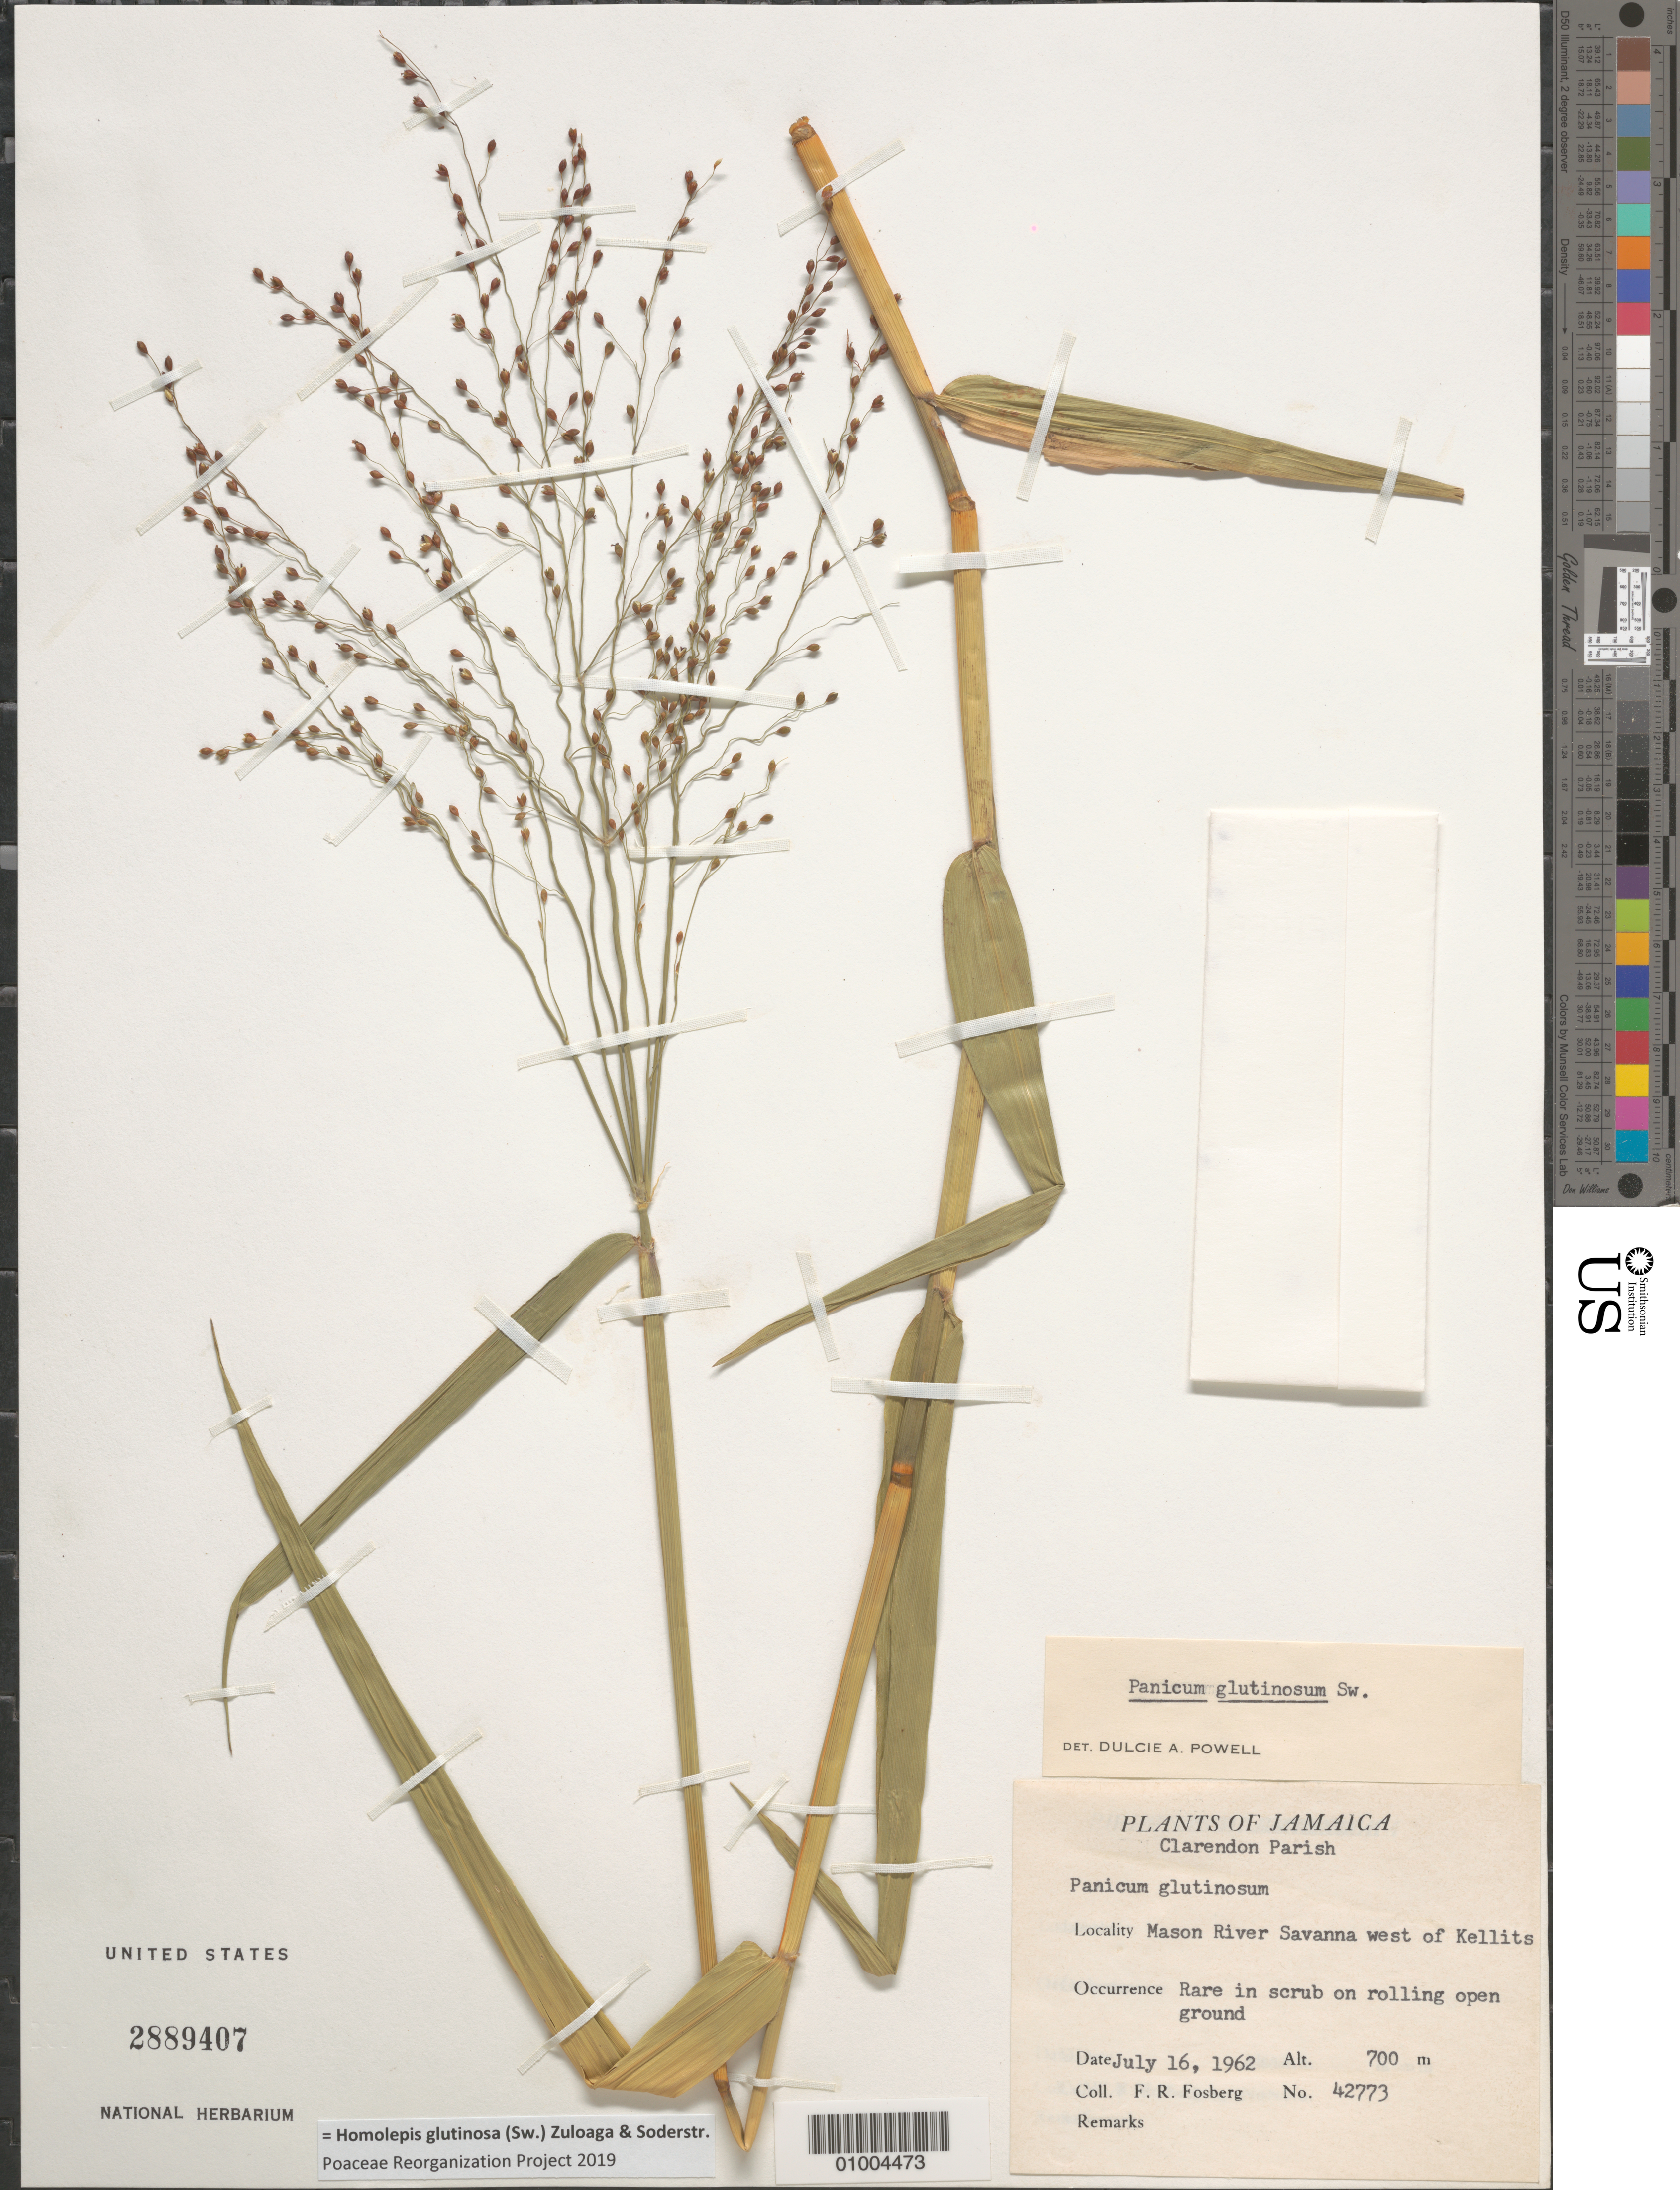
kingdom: Plantae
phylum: Tracheophyta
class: Liliopsida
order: Poales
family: Poaceae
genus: Homolepis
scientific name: Homolepis glutinosa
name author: (Sw.) Zuloaga & Soderstr.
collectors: F. R. Fosberg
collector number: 42773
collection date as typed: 16 Jul 1962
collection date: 1962-07-16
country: Jamaica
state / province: Clarendon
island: Jamaica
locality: Mason River Savanna W of Kellits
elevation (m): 700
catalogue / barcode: US 2889407